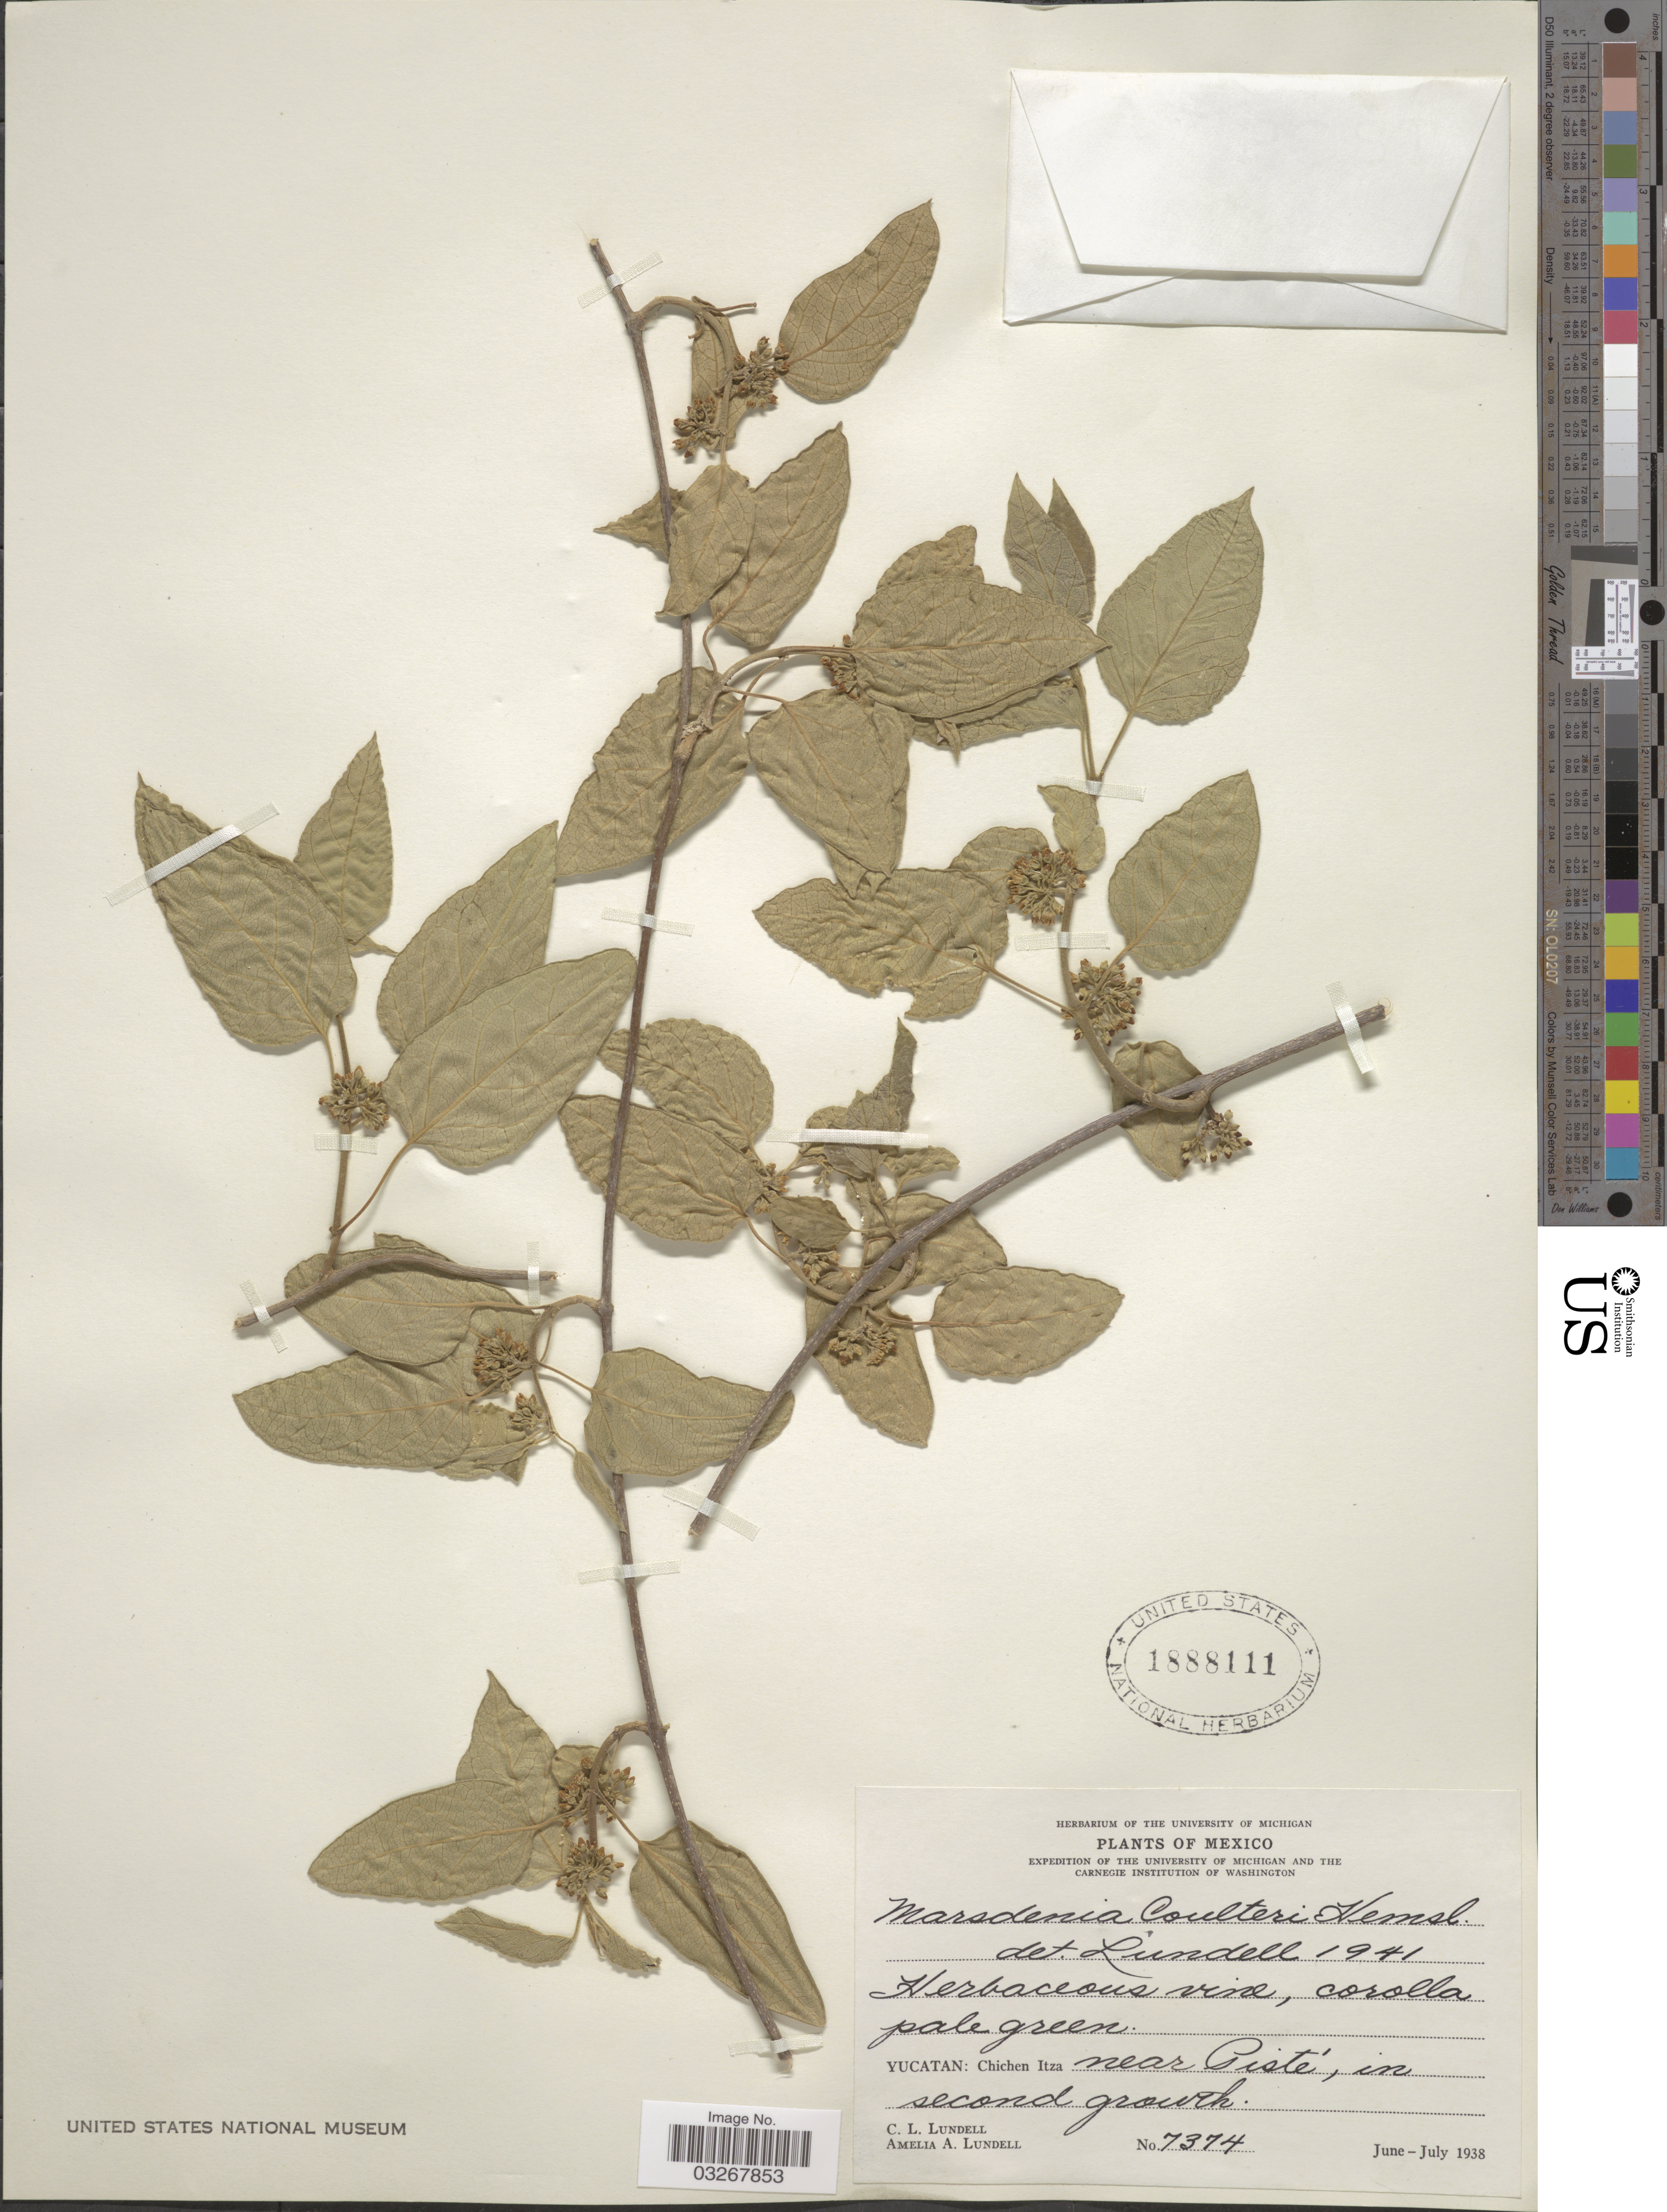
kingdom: Plantae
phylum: Tracheophyta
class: Magnoliopsida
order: Gentianales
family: Apocynaceae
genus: Marsdenia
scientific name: Marsdenia coulteri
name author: Hemsl.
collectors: C. L. Lundell & A. A. Lundell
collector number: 7374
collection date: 1938-06/1938-07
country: Mexico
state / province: Yucatán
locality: Chichen Itza near Pisté.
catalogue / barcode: US 1888111